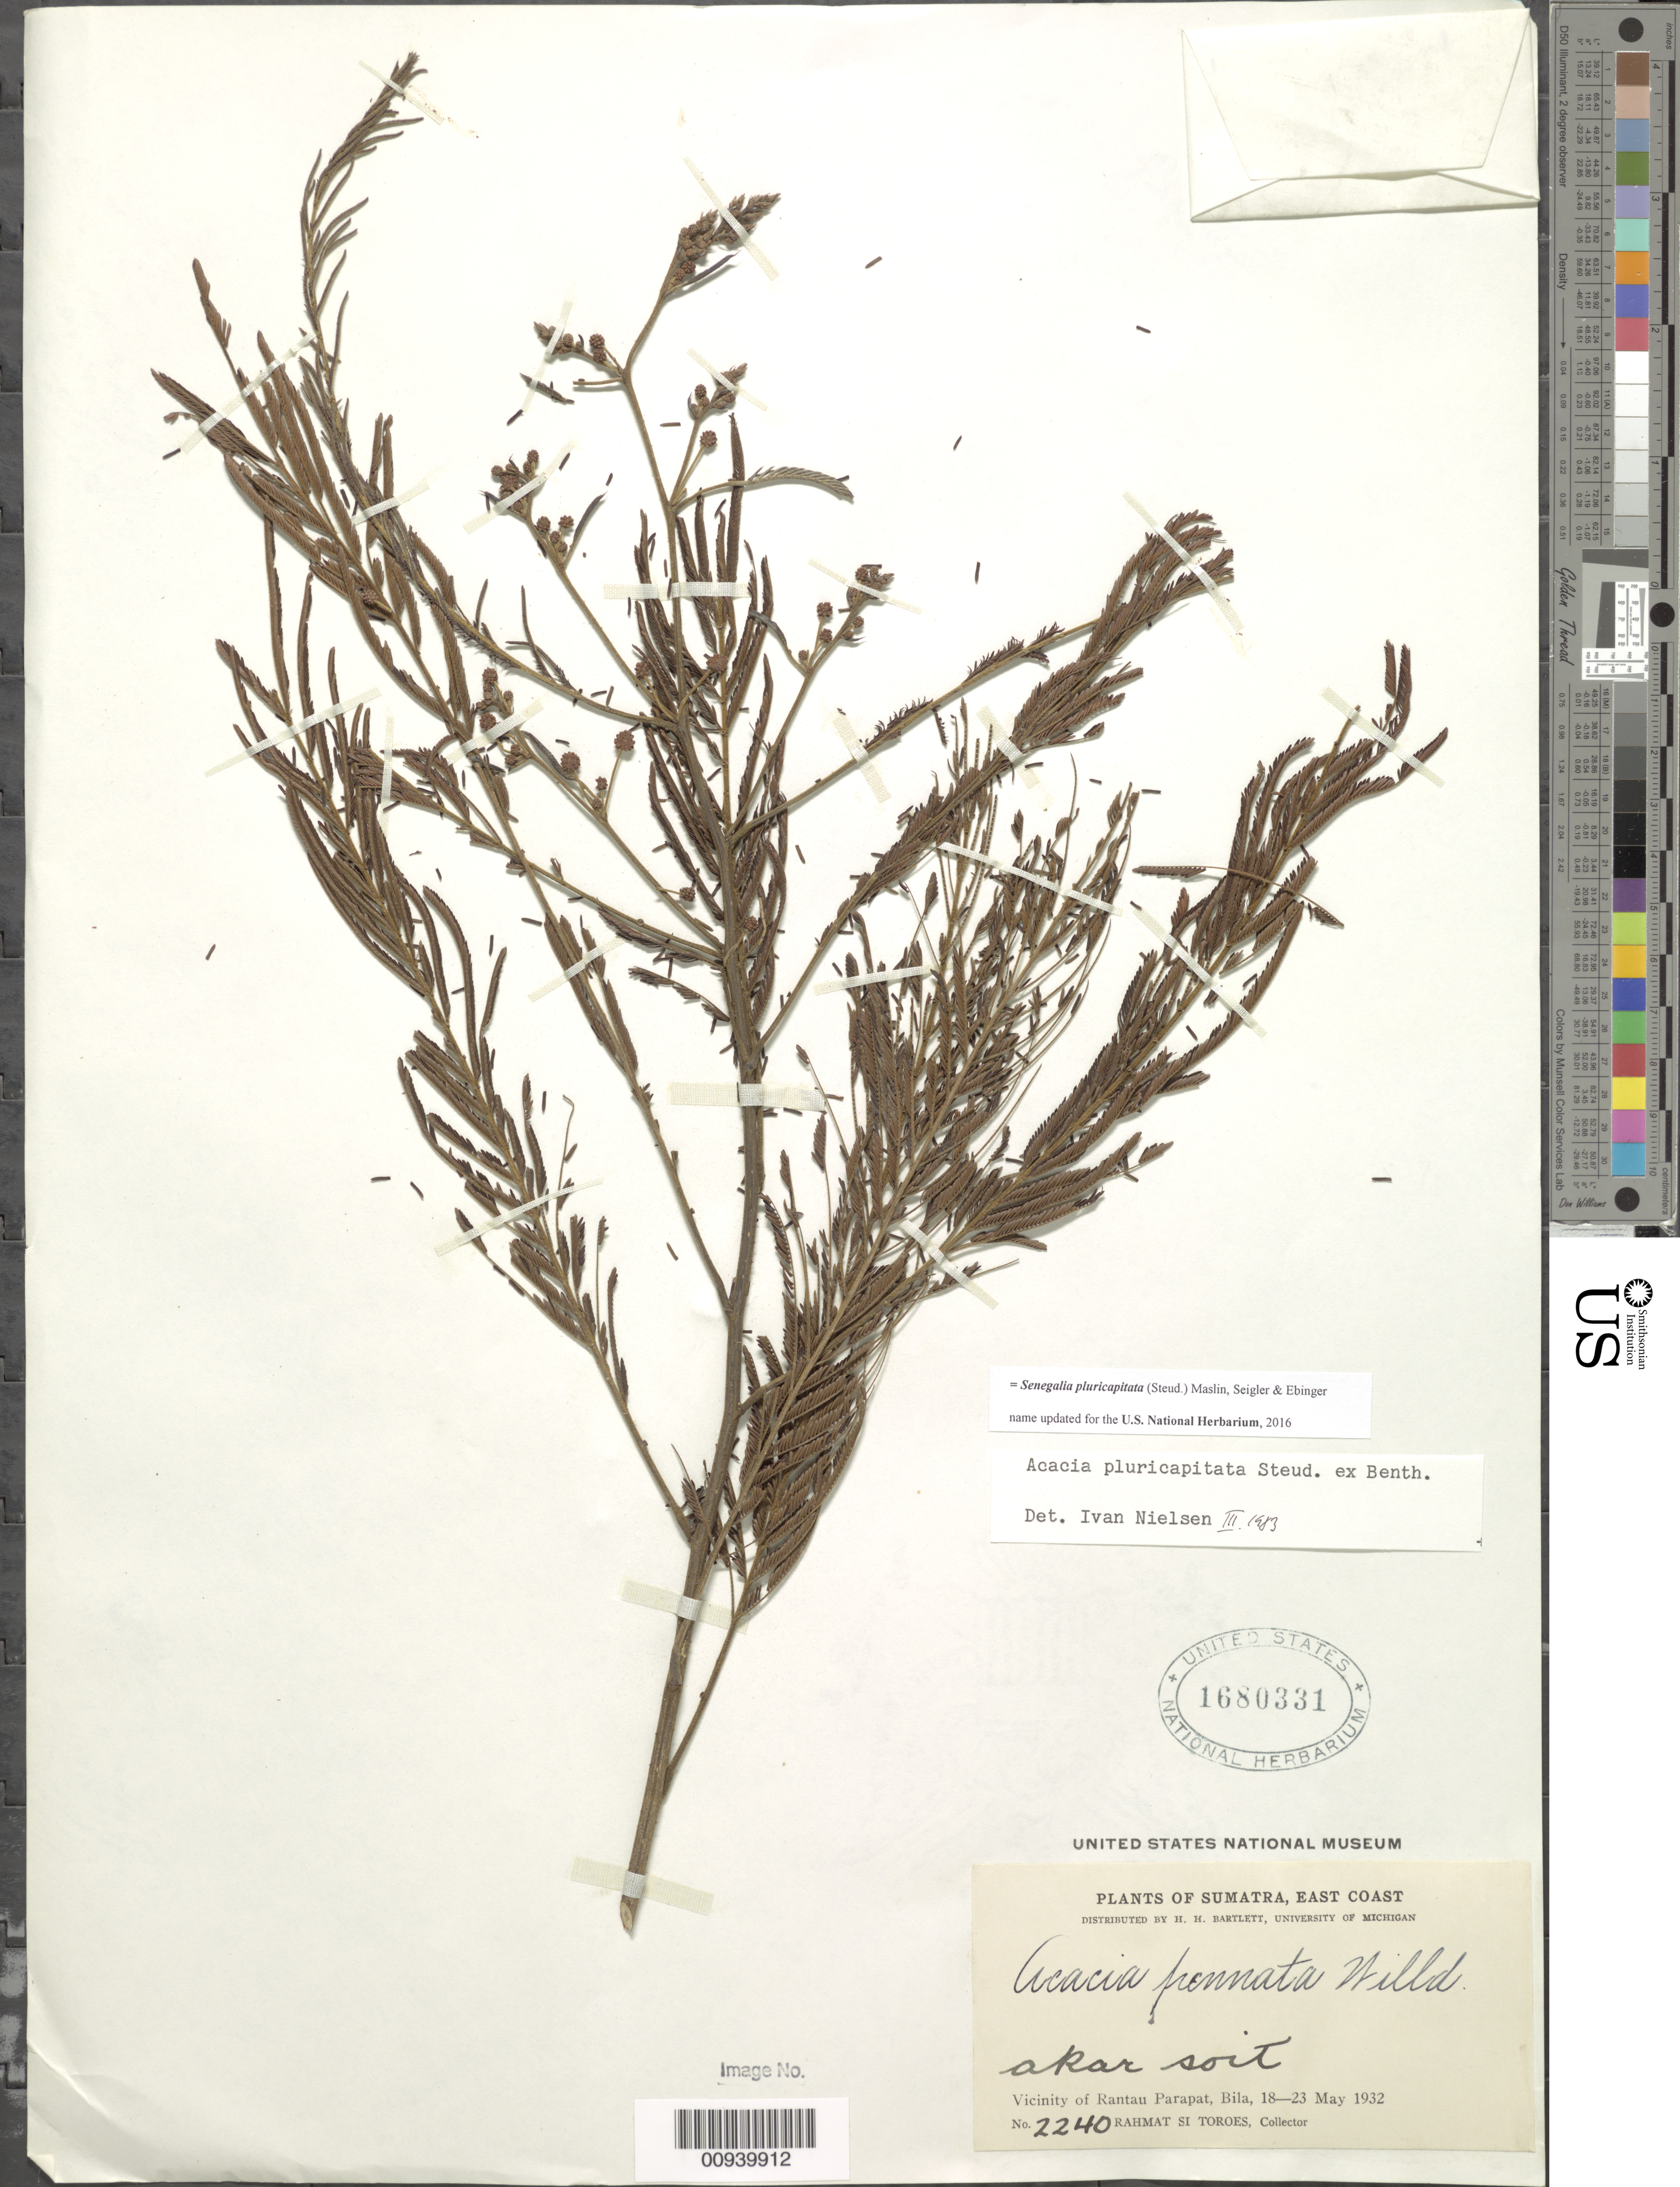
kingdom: Plantae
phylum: Tracheophyta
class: Magnoliopsida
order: Fabales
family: Fabaceae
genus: Senegalia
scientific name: Senegalia pluricapitata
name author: (Steud.) Maslin et al.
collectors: Rahmat Si Boeea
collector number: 2240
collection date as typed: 18 May 1932 to 23 May 1932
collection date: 1932-05-18/1932-05-23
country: Indonesia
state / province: Sumatra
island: Sumatra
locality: East Coast, Vacinity of Rantau Parapat, Bila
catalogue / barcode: US 1680331-2